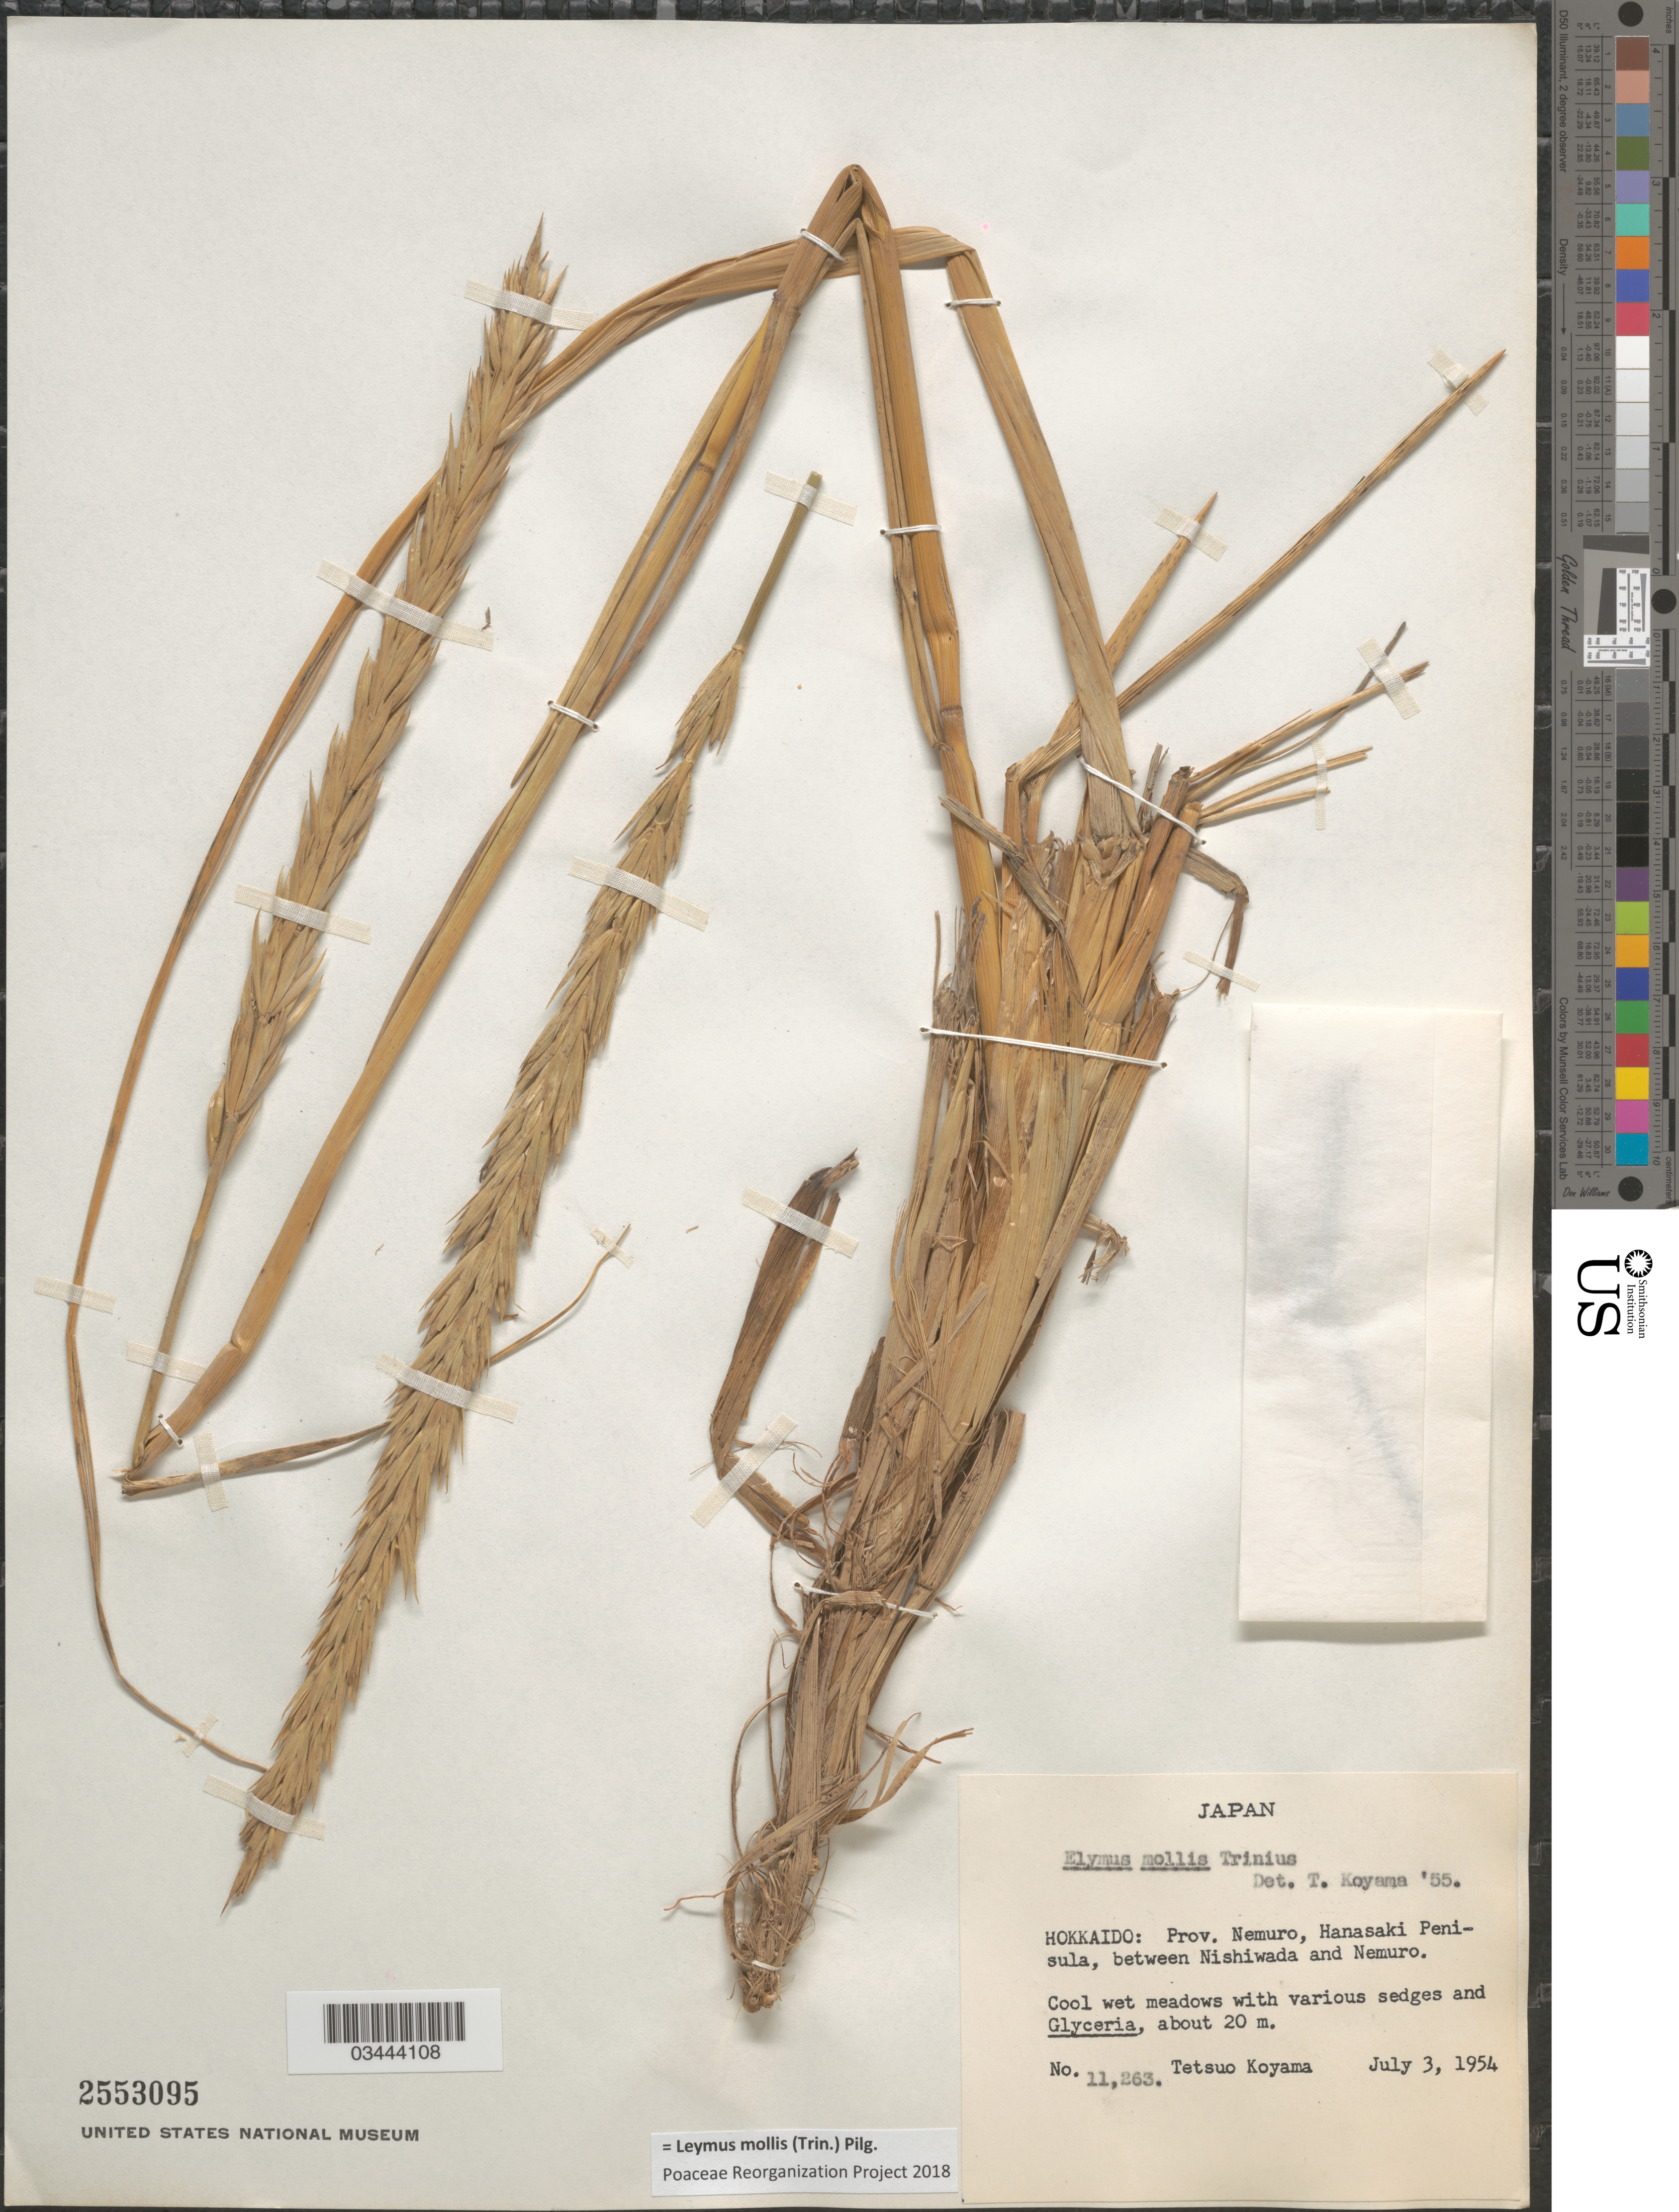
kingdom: Plantae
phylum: Tracheophyta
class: Liliopsida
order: Poales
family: Poaceae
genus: Leymus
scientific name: Leymus mollis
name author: (Trin.) Pilg.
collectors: T. Koyama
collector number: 11263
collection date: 1954-07-03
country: Japan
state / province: Hokkaidō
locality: Prov. Nemuro, Hanasaki Peninsula, between Nishiwada and Nemuro.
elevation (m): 20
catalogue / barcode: US 2553095